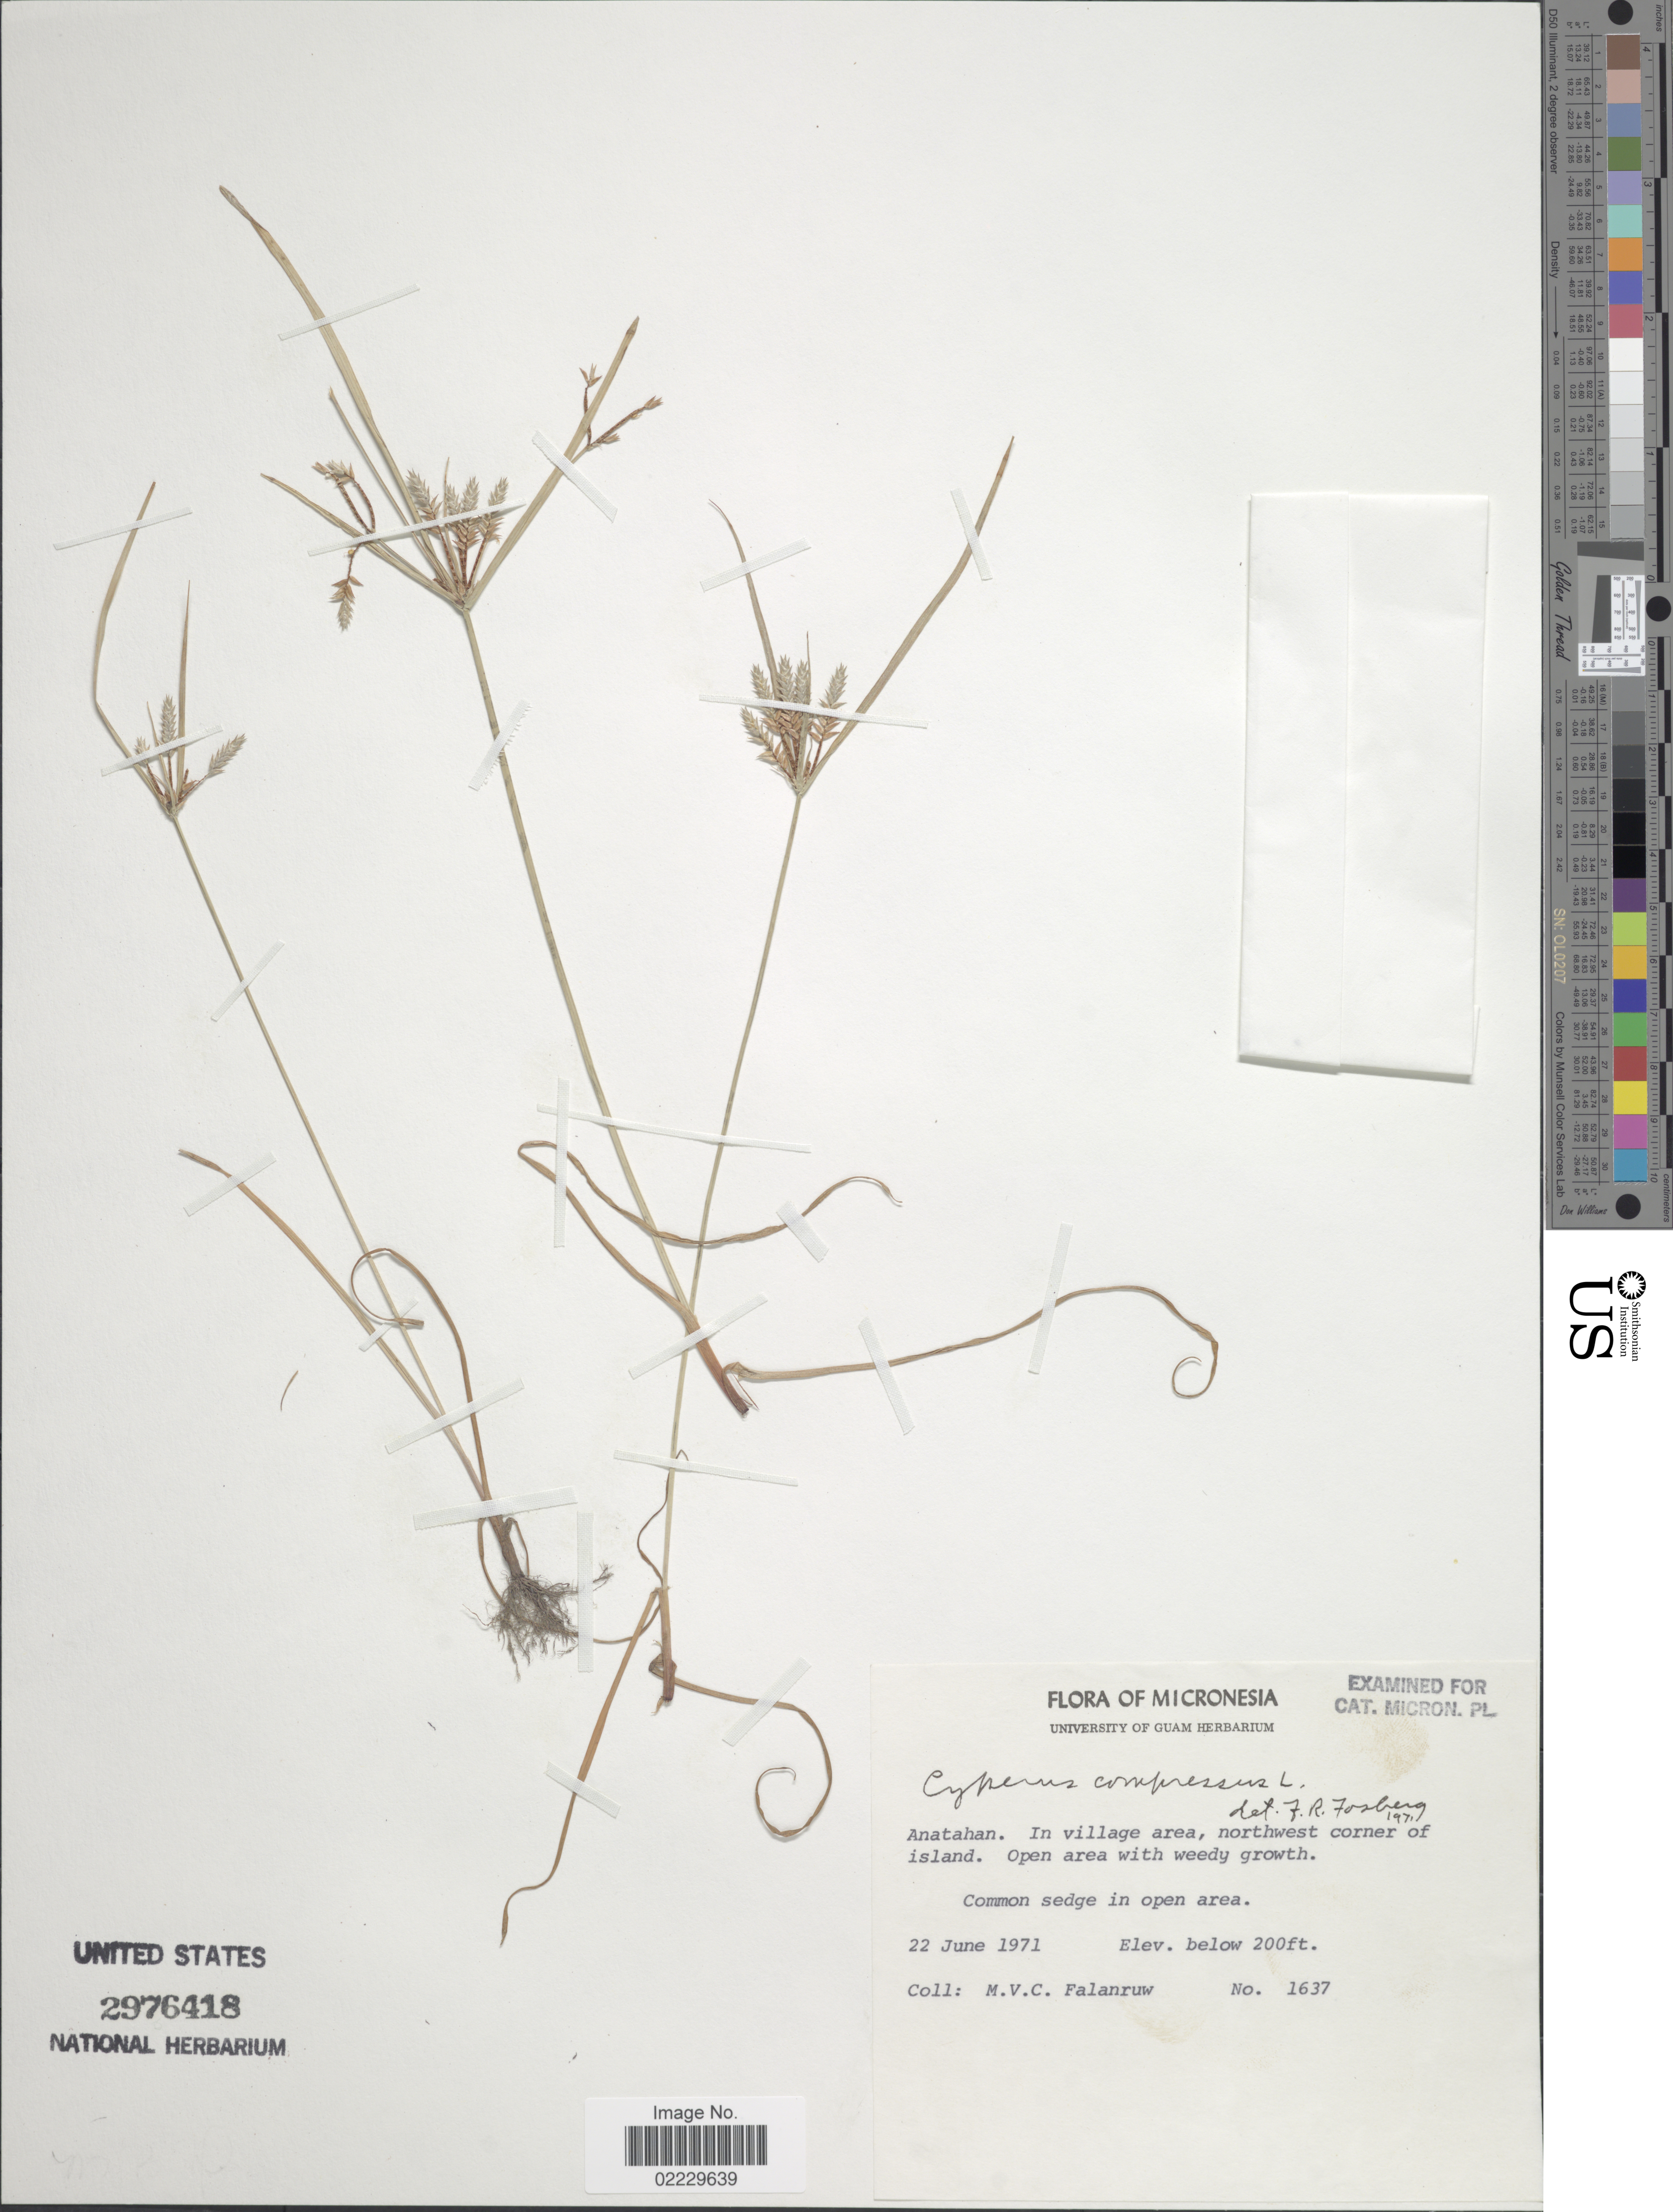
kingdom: Plantae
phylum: Tracheophyta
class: Liliopsida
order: Poales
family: Cyperaceae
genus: Cyperus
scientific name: Cyperus compressus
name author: L.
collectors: M. V. Falanruw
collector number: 1637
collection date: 1971-06-22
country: Northern Mariana Islands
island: Anatahan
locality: Anatahan, in village area, northwest corner of island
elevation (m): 61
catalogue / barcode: US 2976418